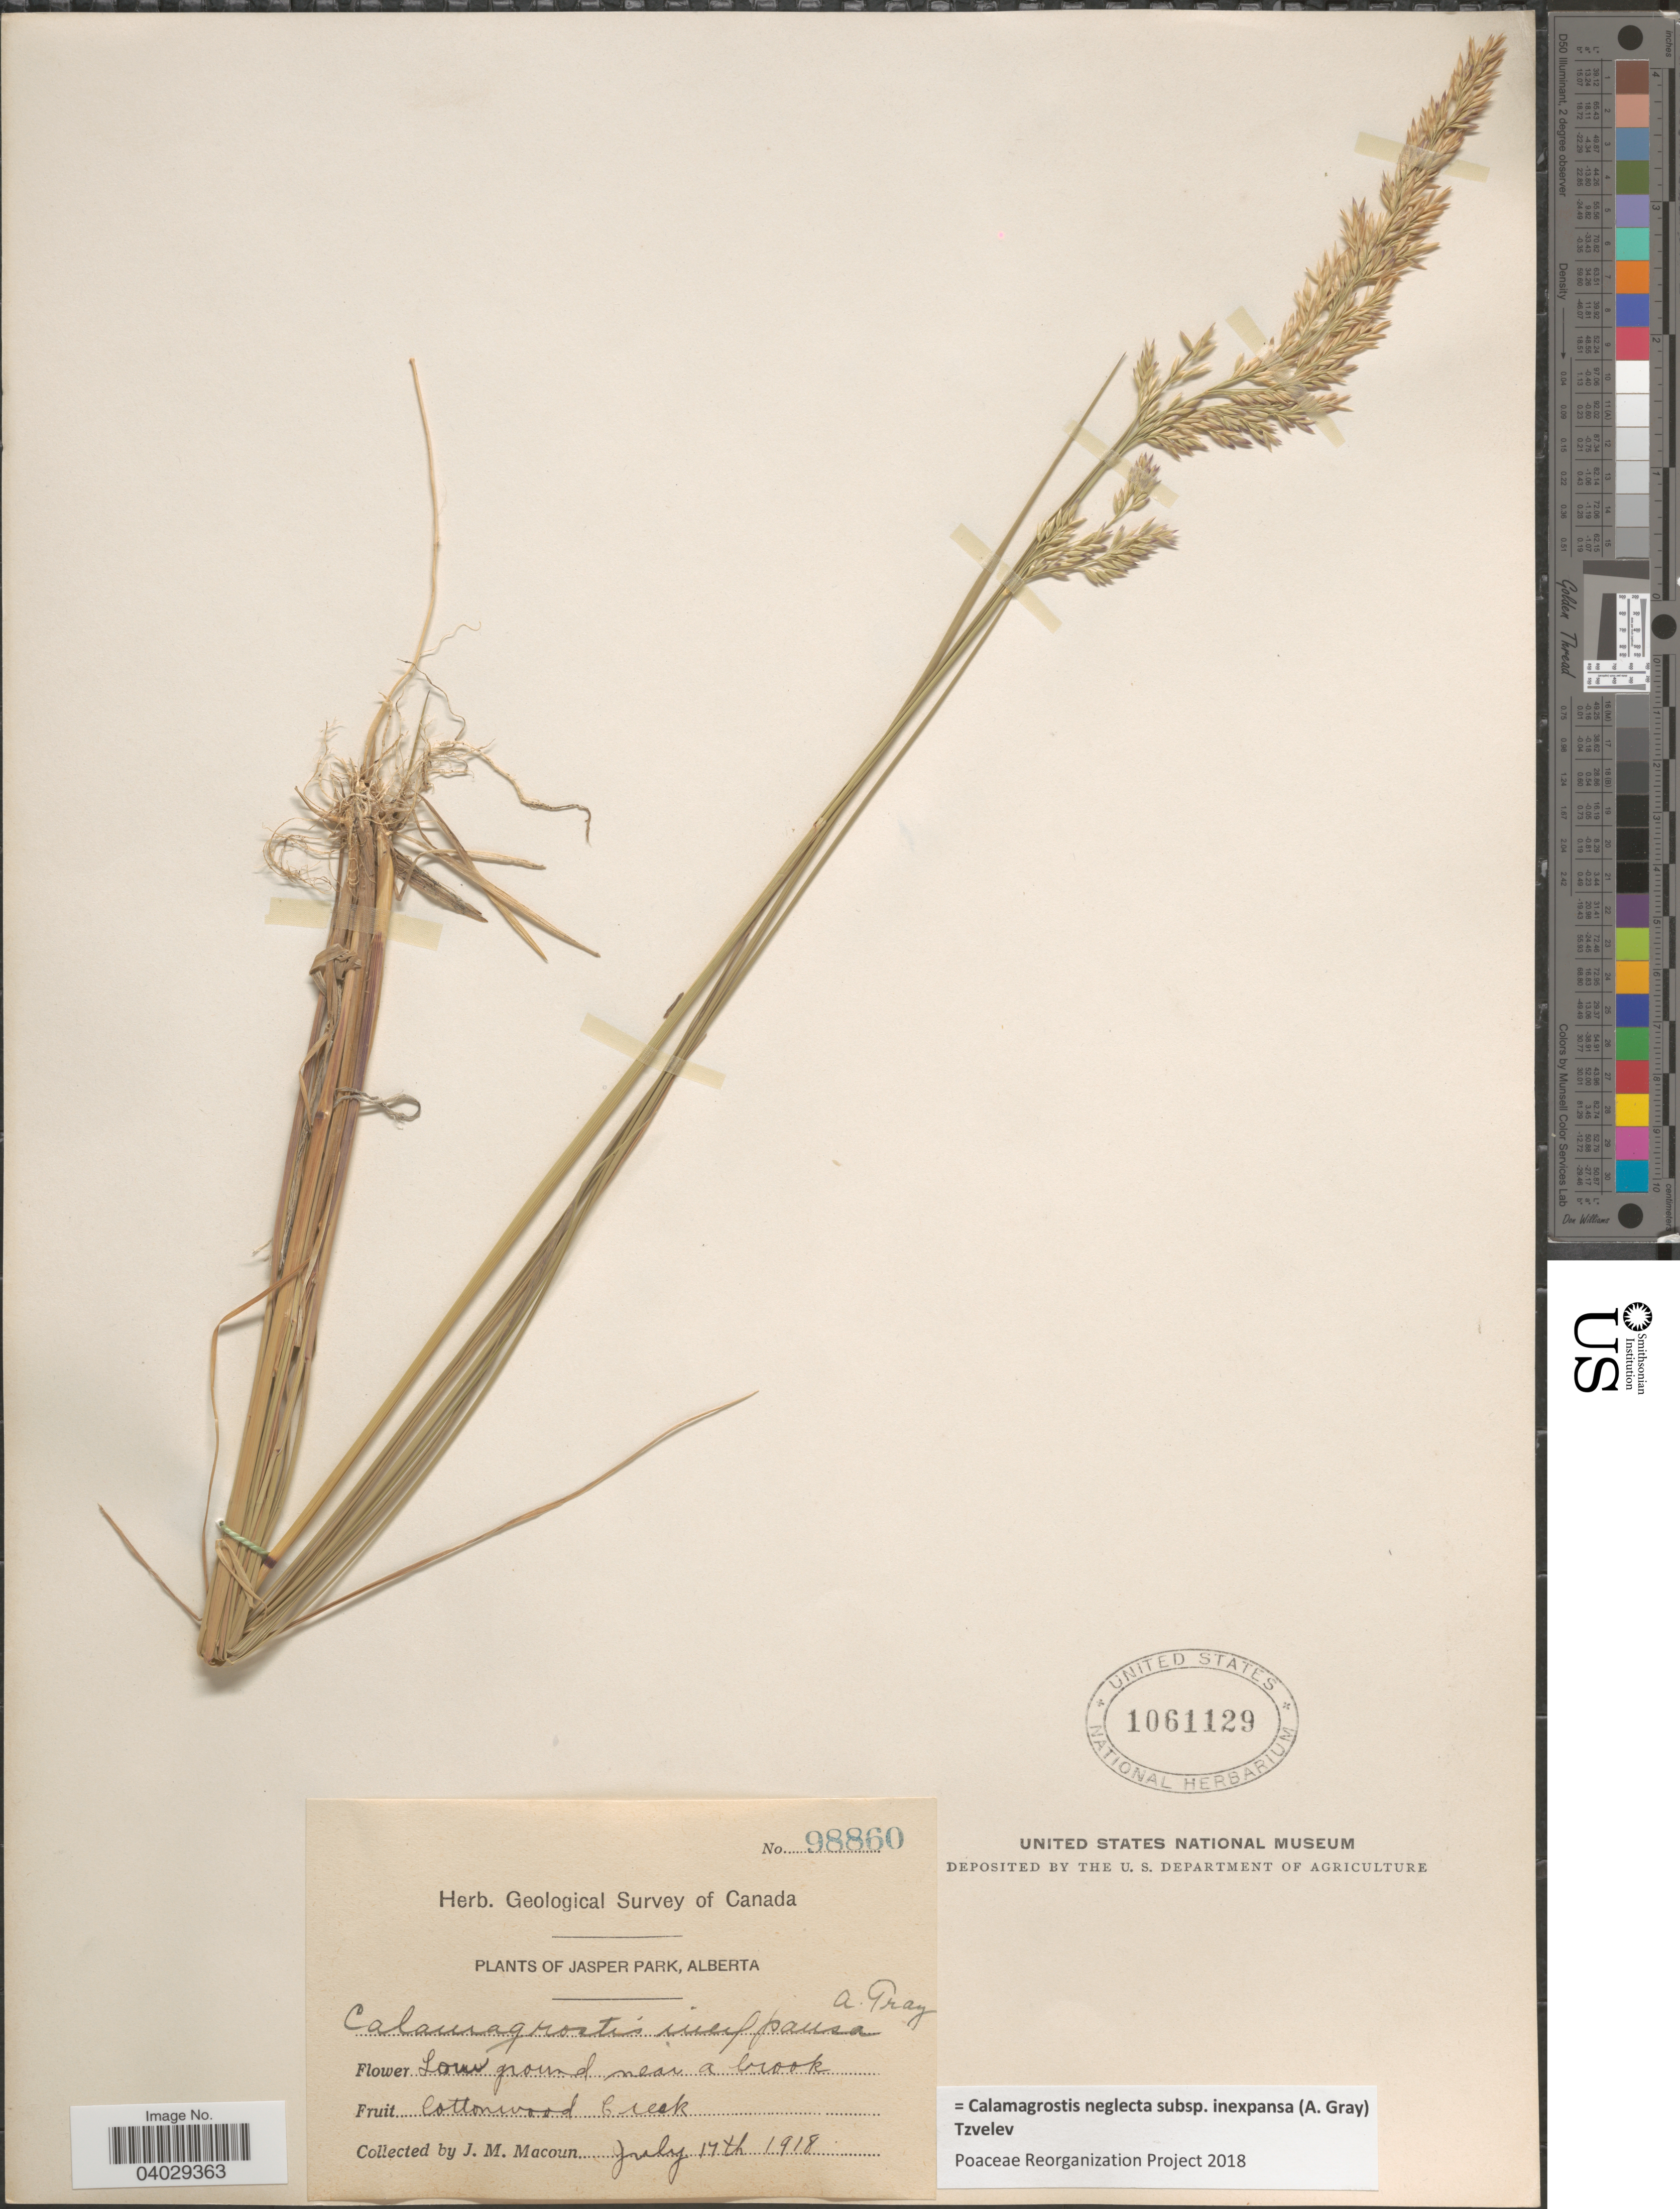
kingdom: Plantae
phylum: Tracheophyta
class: Liliopsida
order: Poales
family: Poaceae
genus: Calamagrostis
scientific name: Calamagrostis neglecta subsp. inexpansa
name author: (A. Gray) Tzvelev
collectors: J. M. Macoun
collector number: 98860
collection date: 1918-07-17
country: Canada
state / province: Alberta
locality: Jasper Park. Low ground near a brook. Cottonwood Creek.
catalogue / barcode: US 1061129